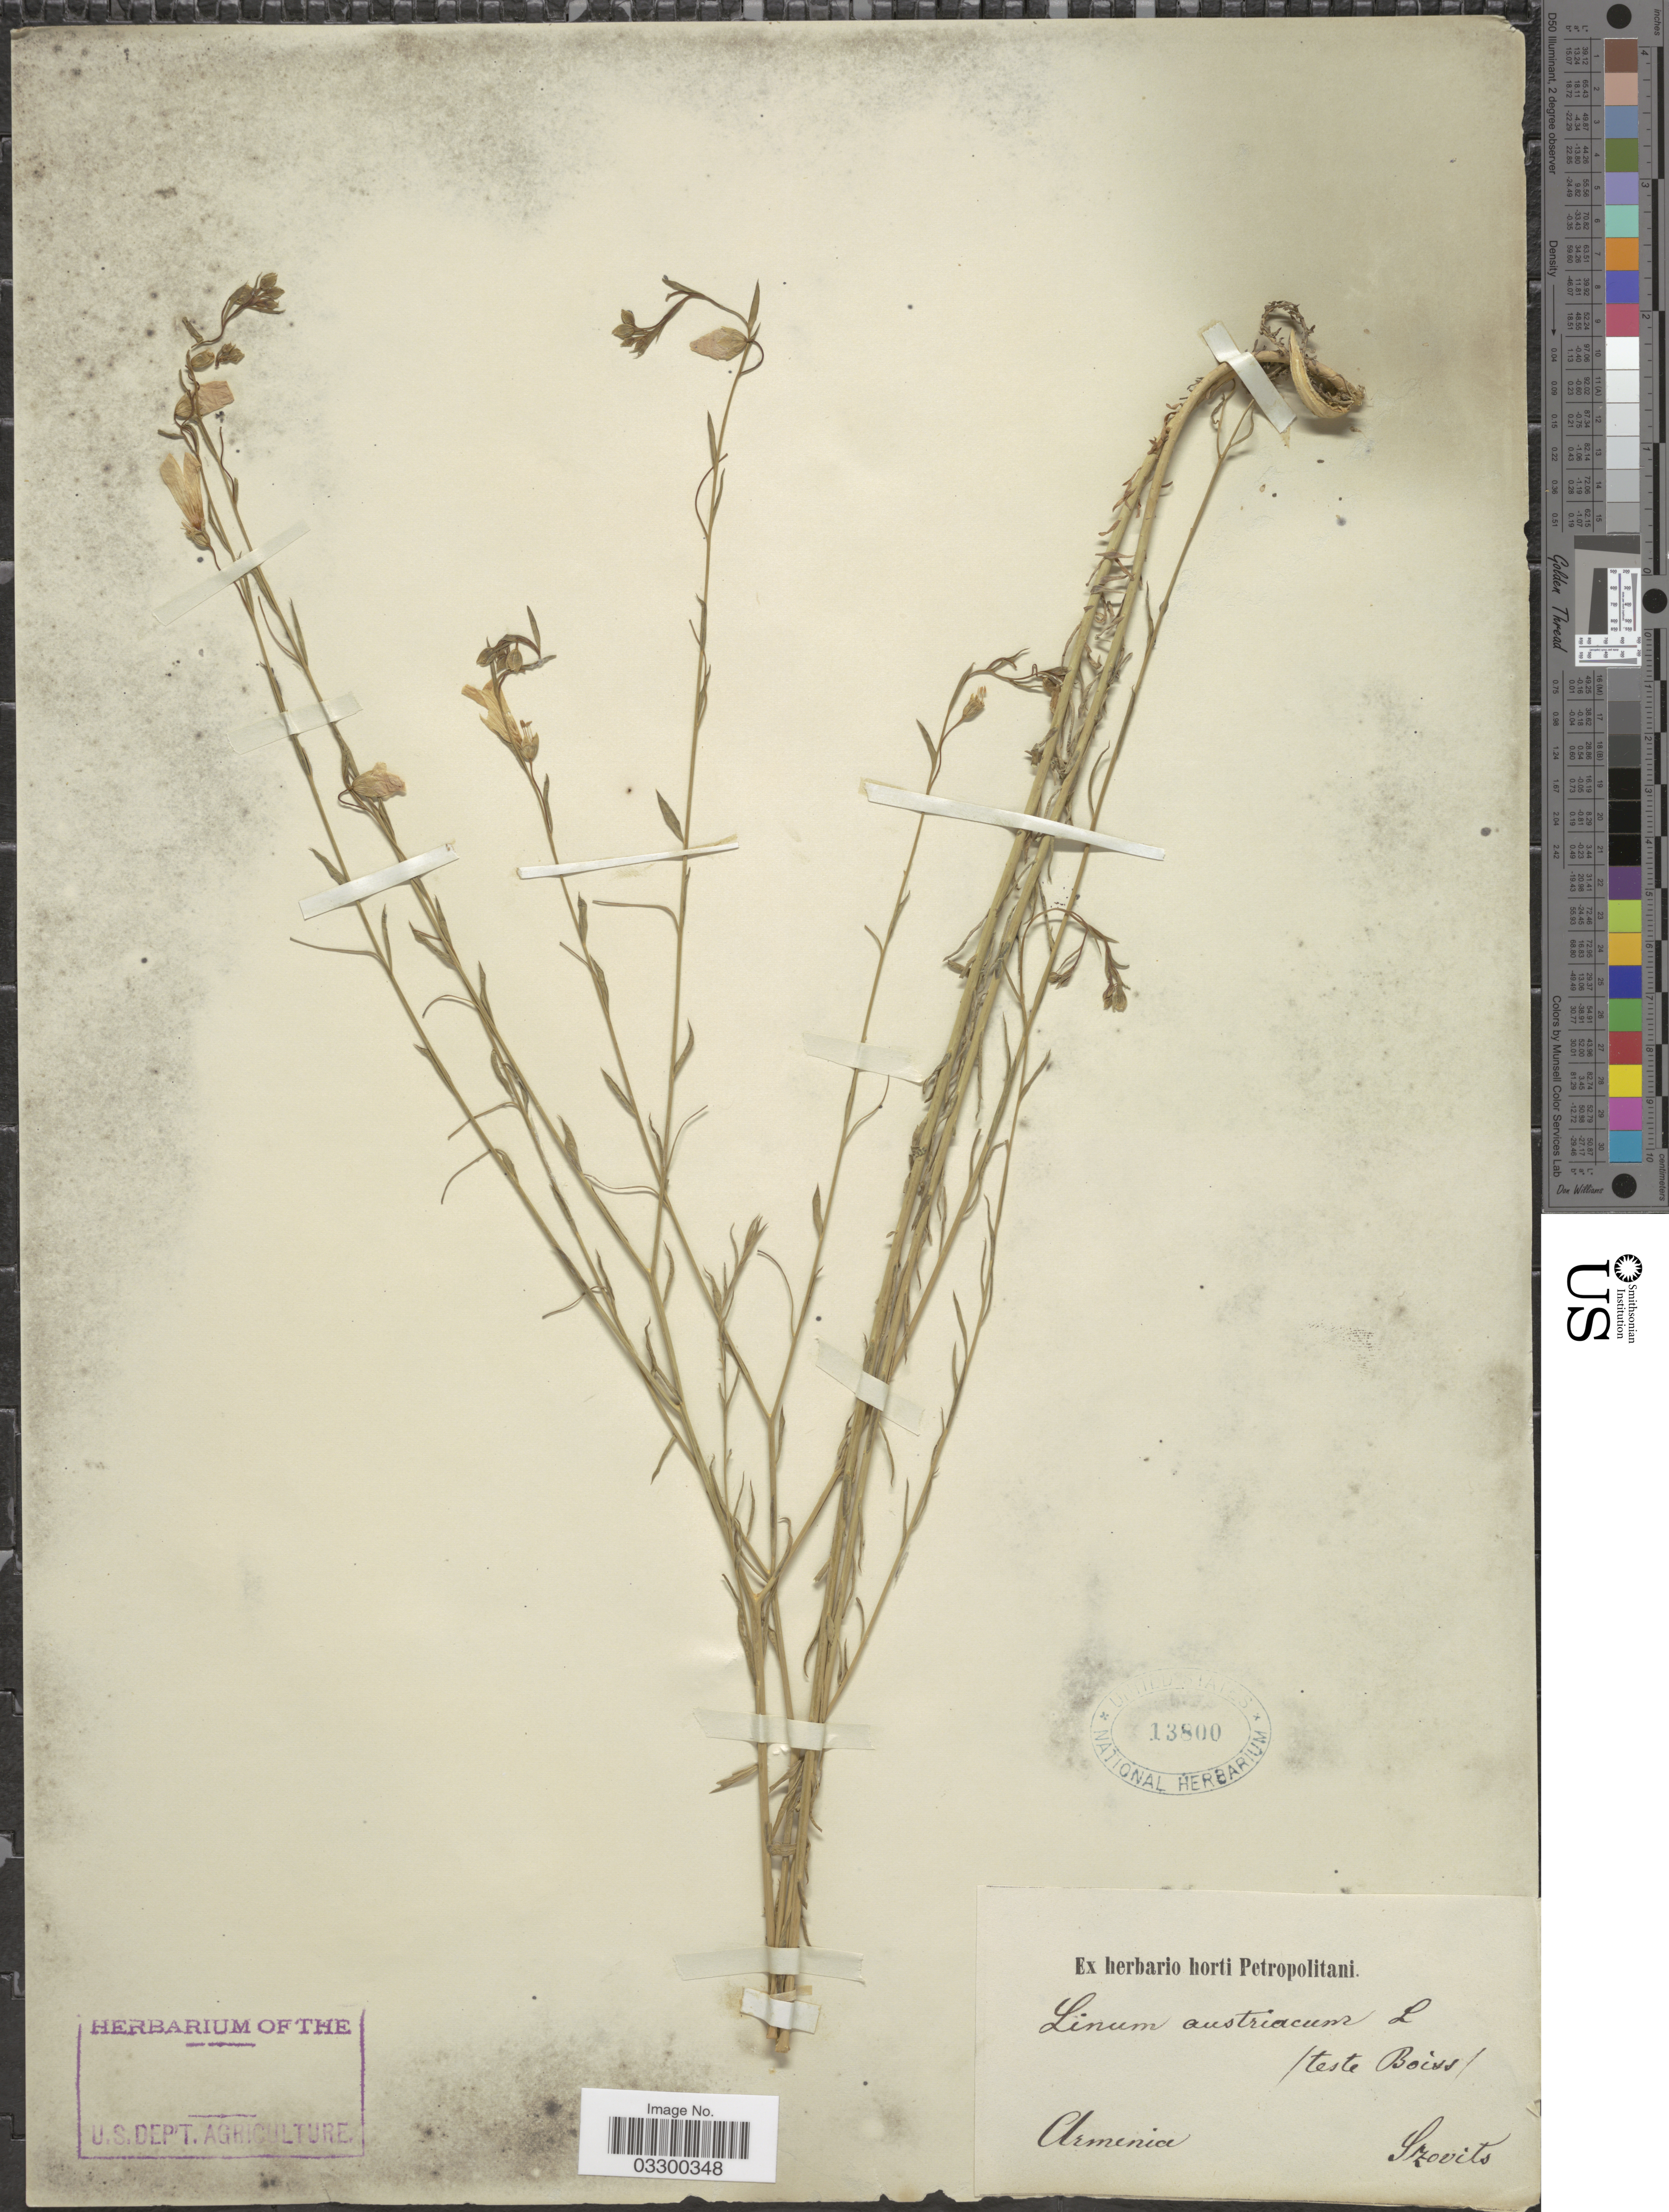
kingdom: Plantae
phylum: Tracheophyta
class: Magnoliopsida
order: Malpighiales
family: Linaceae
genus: Linum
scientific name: Linum austriacum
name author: L.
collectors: Szovits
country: Armenia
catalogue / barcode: US 13800